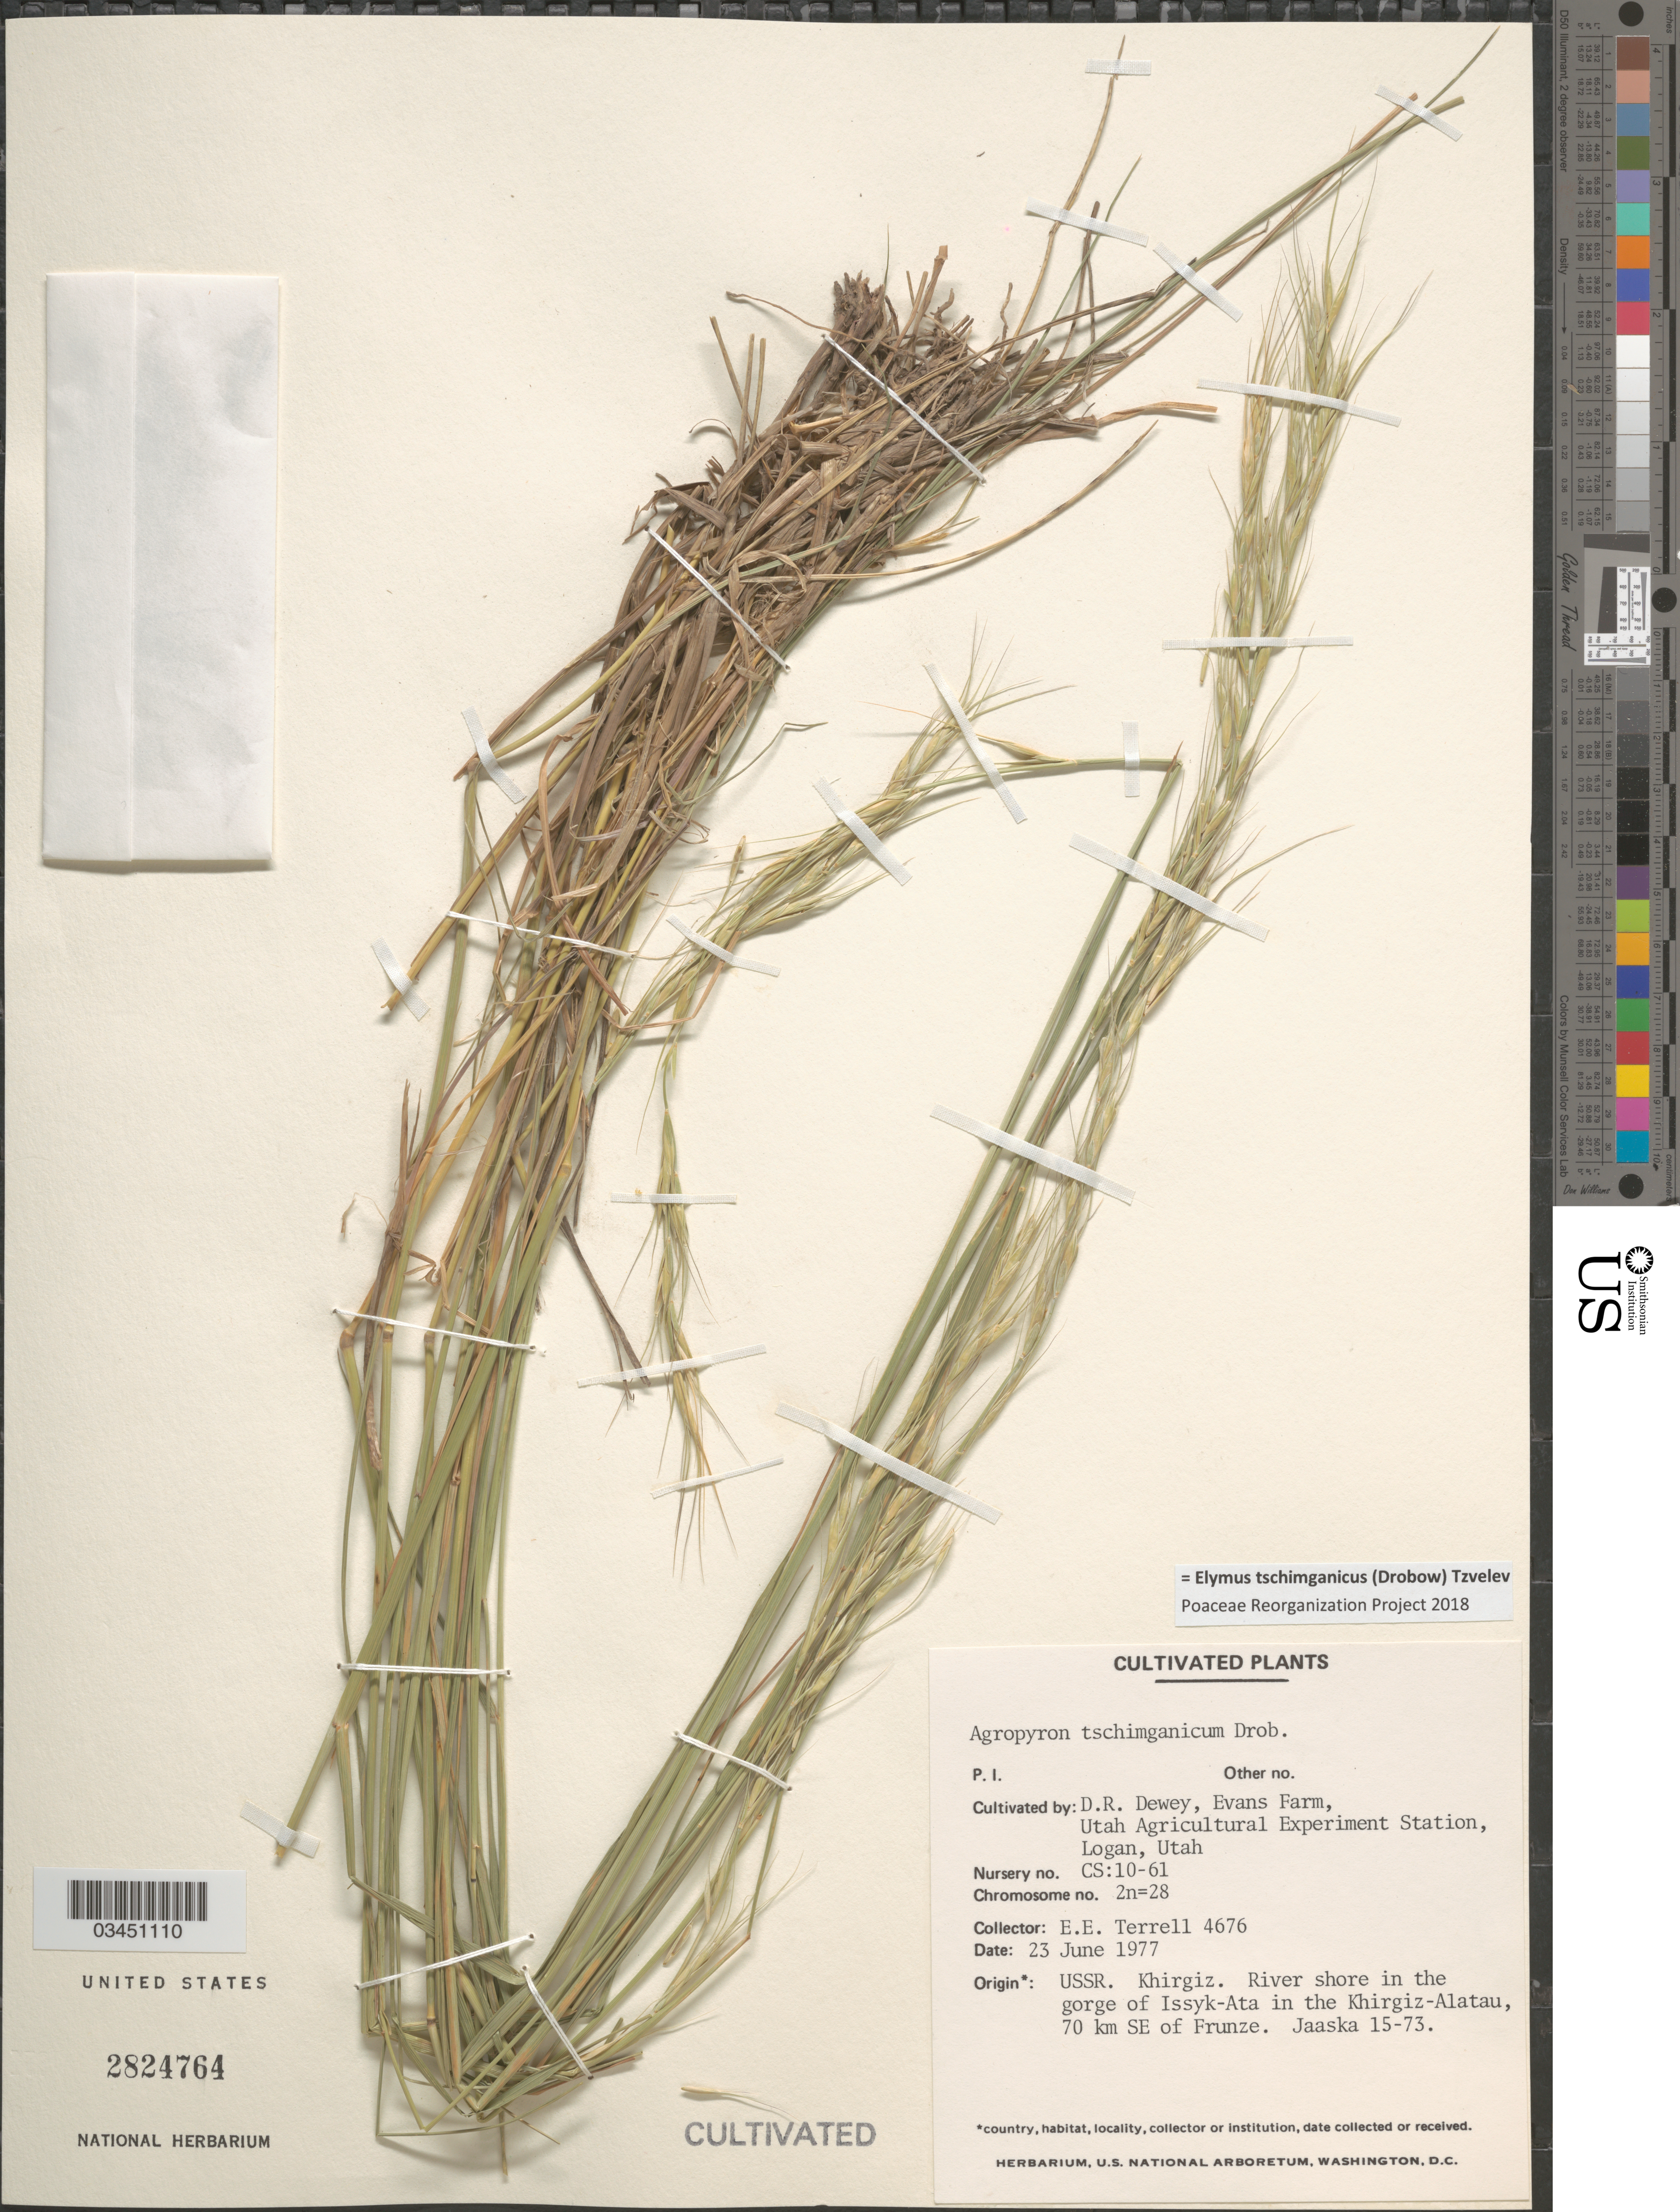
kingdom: Plantae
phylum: Tracheophyta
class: Liliopsida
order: Poales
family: Poaceae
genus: Elymus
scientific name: Elymus tschimganicus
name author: (Drobow) Tzvelev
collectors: D. Dewey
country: United States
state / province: Utah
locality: Evans Farm, Utah Agricultural Experiment Station, Logan. Nursery no. CS:10-61.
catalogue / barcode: US 2824764